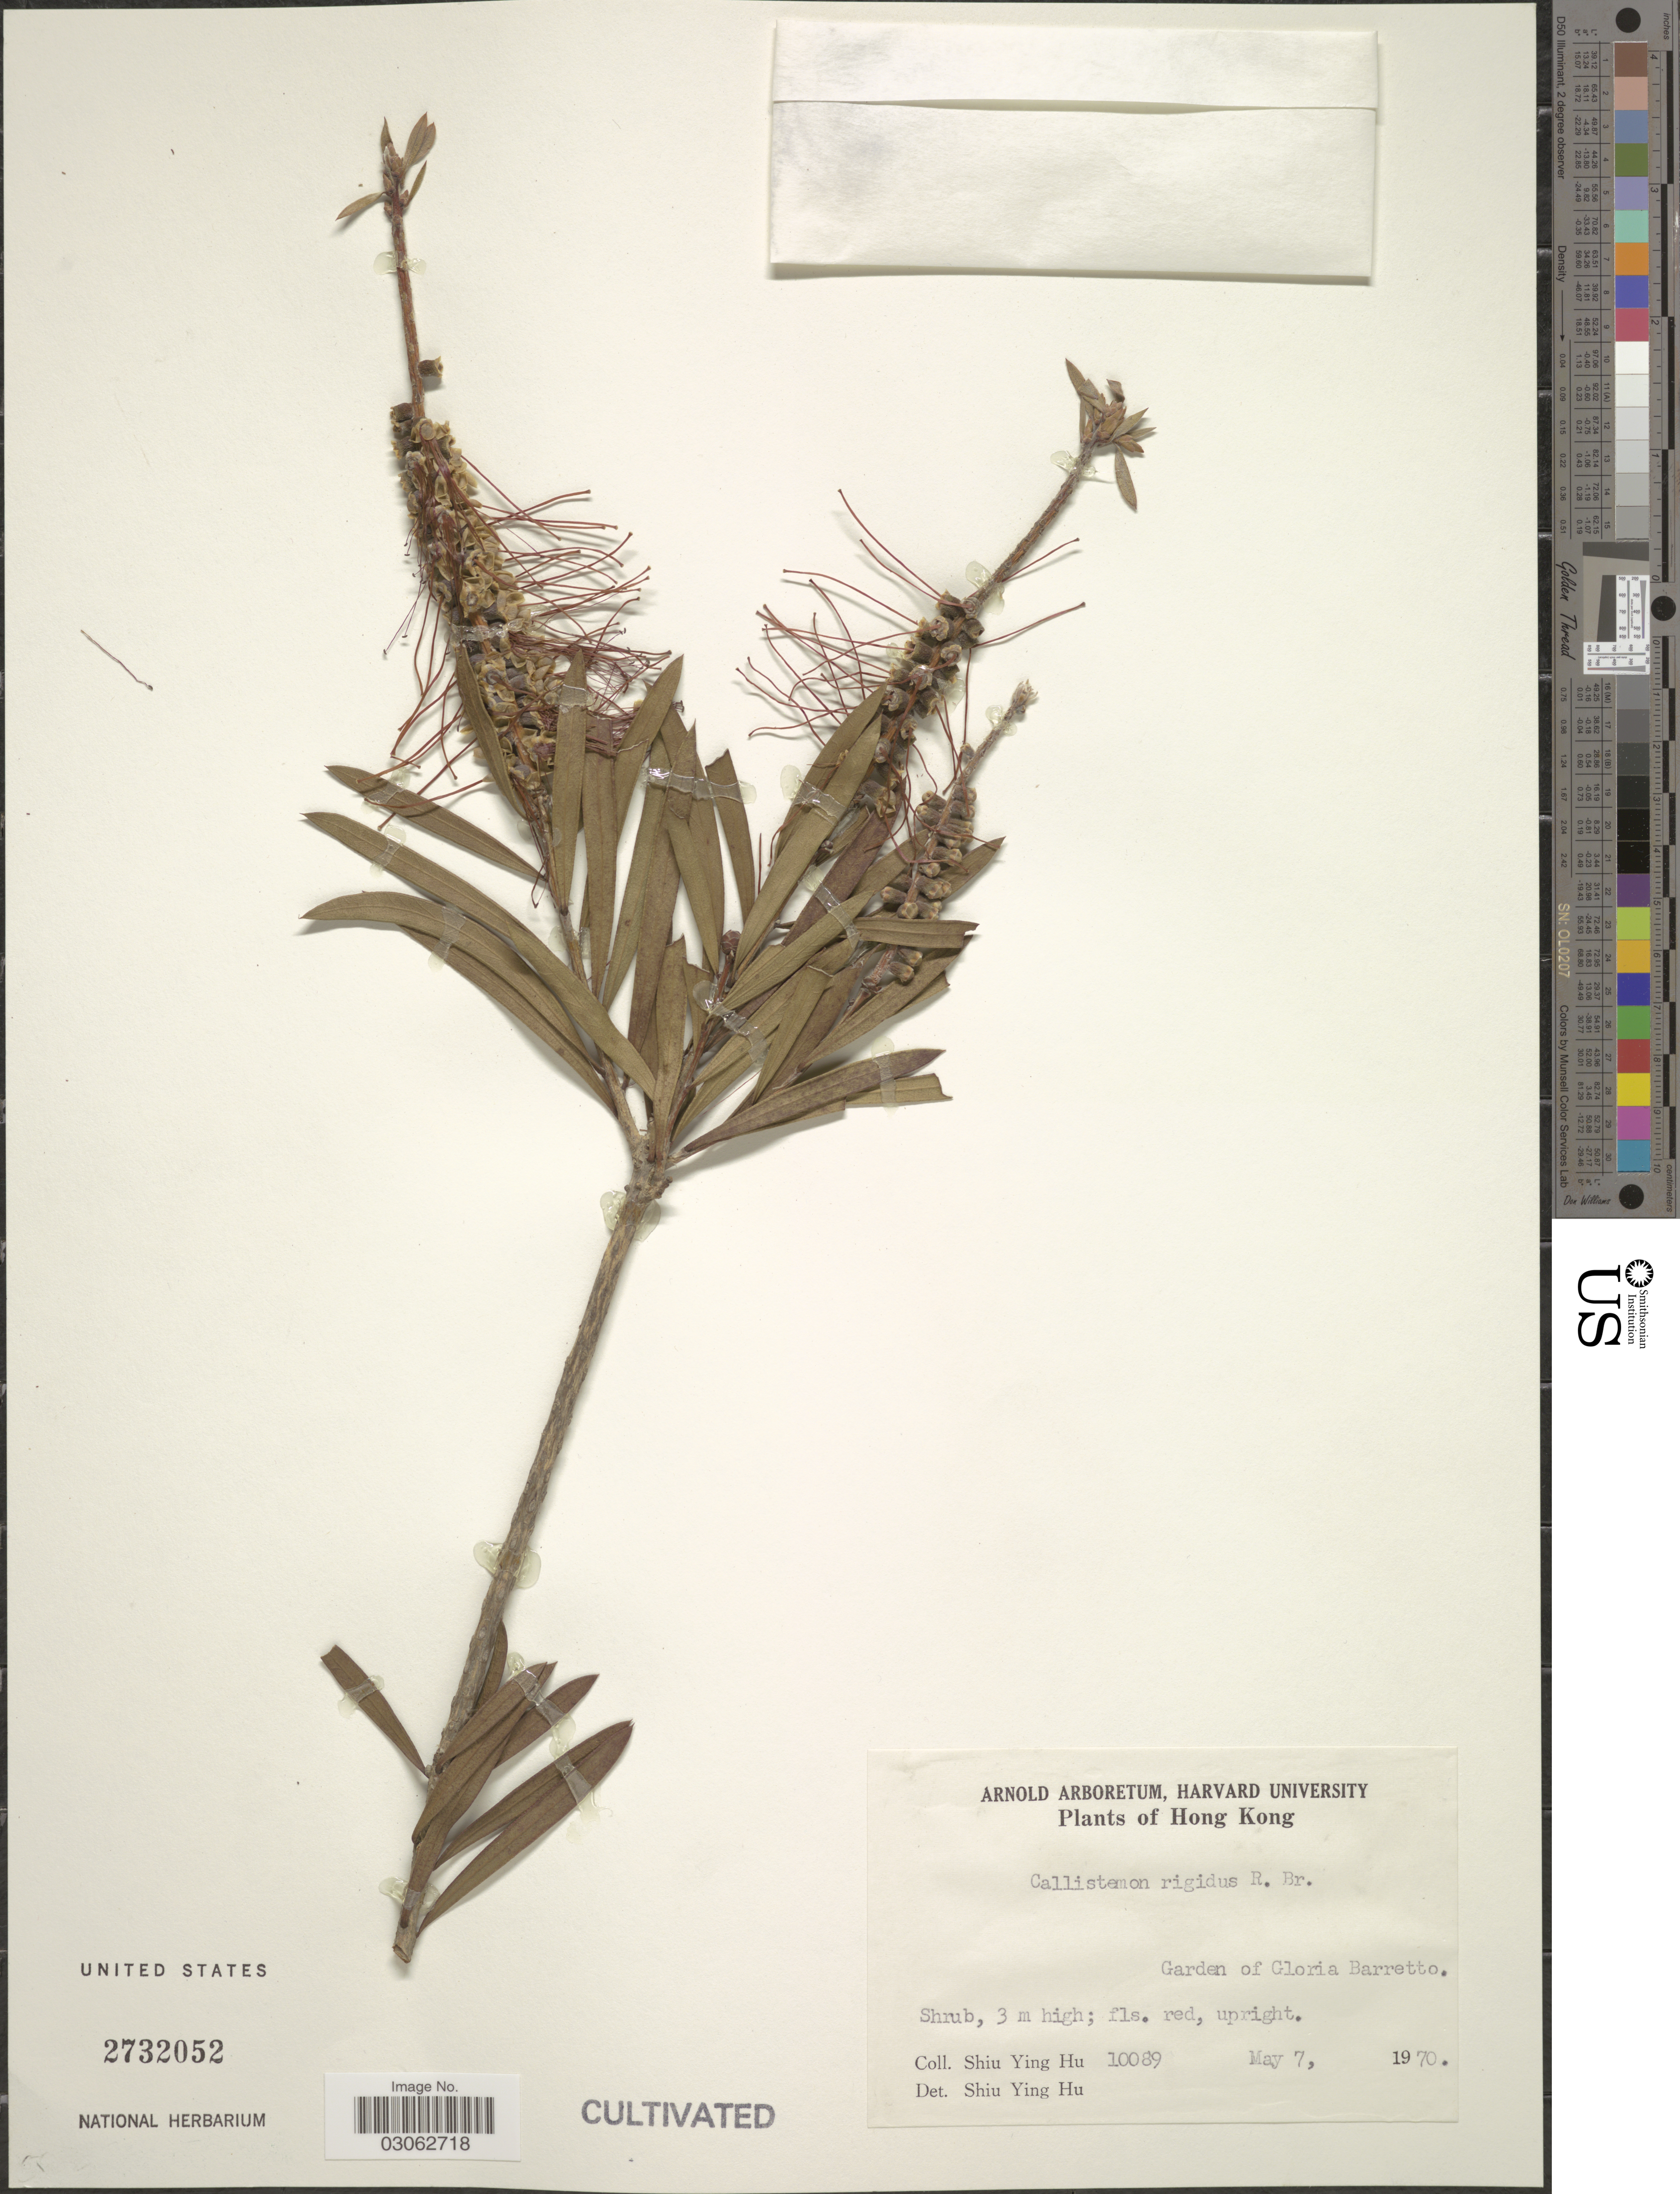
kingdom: Plantae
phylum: Tracheophyta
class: Magnoliopsida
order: Myrtales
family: Myrtaceae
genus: Callistemon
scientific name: Callistemon rigidus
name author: R. Br.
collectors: S. Y. Hu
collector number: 10089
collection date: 1970-05-07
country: China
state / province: Hong Kong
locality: Garden of Gloria Barretto.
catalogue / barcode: US 2732052